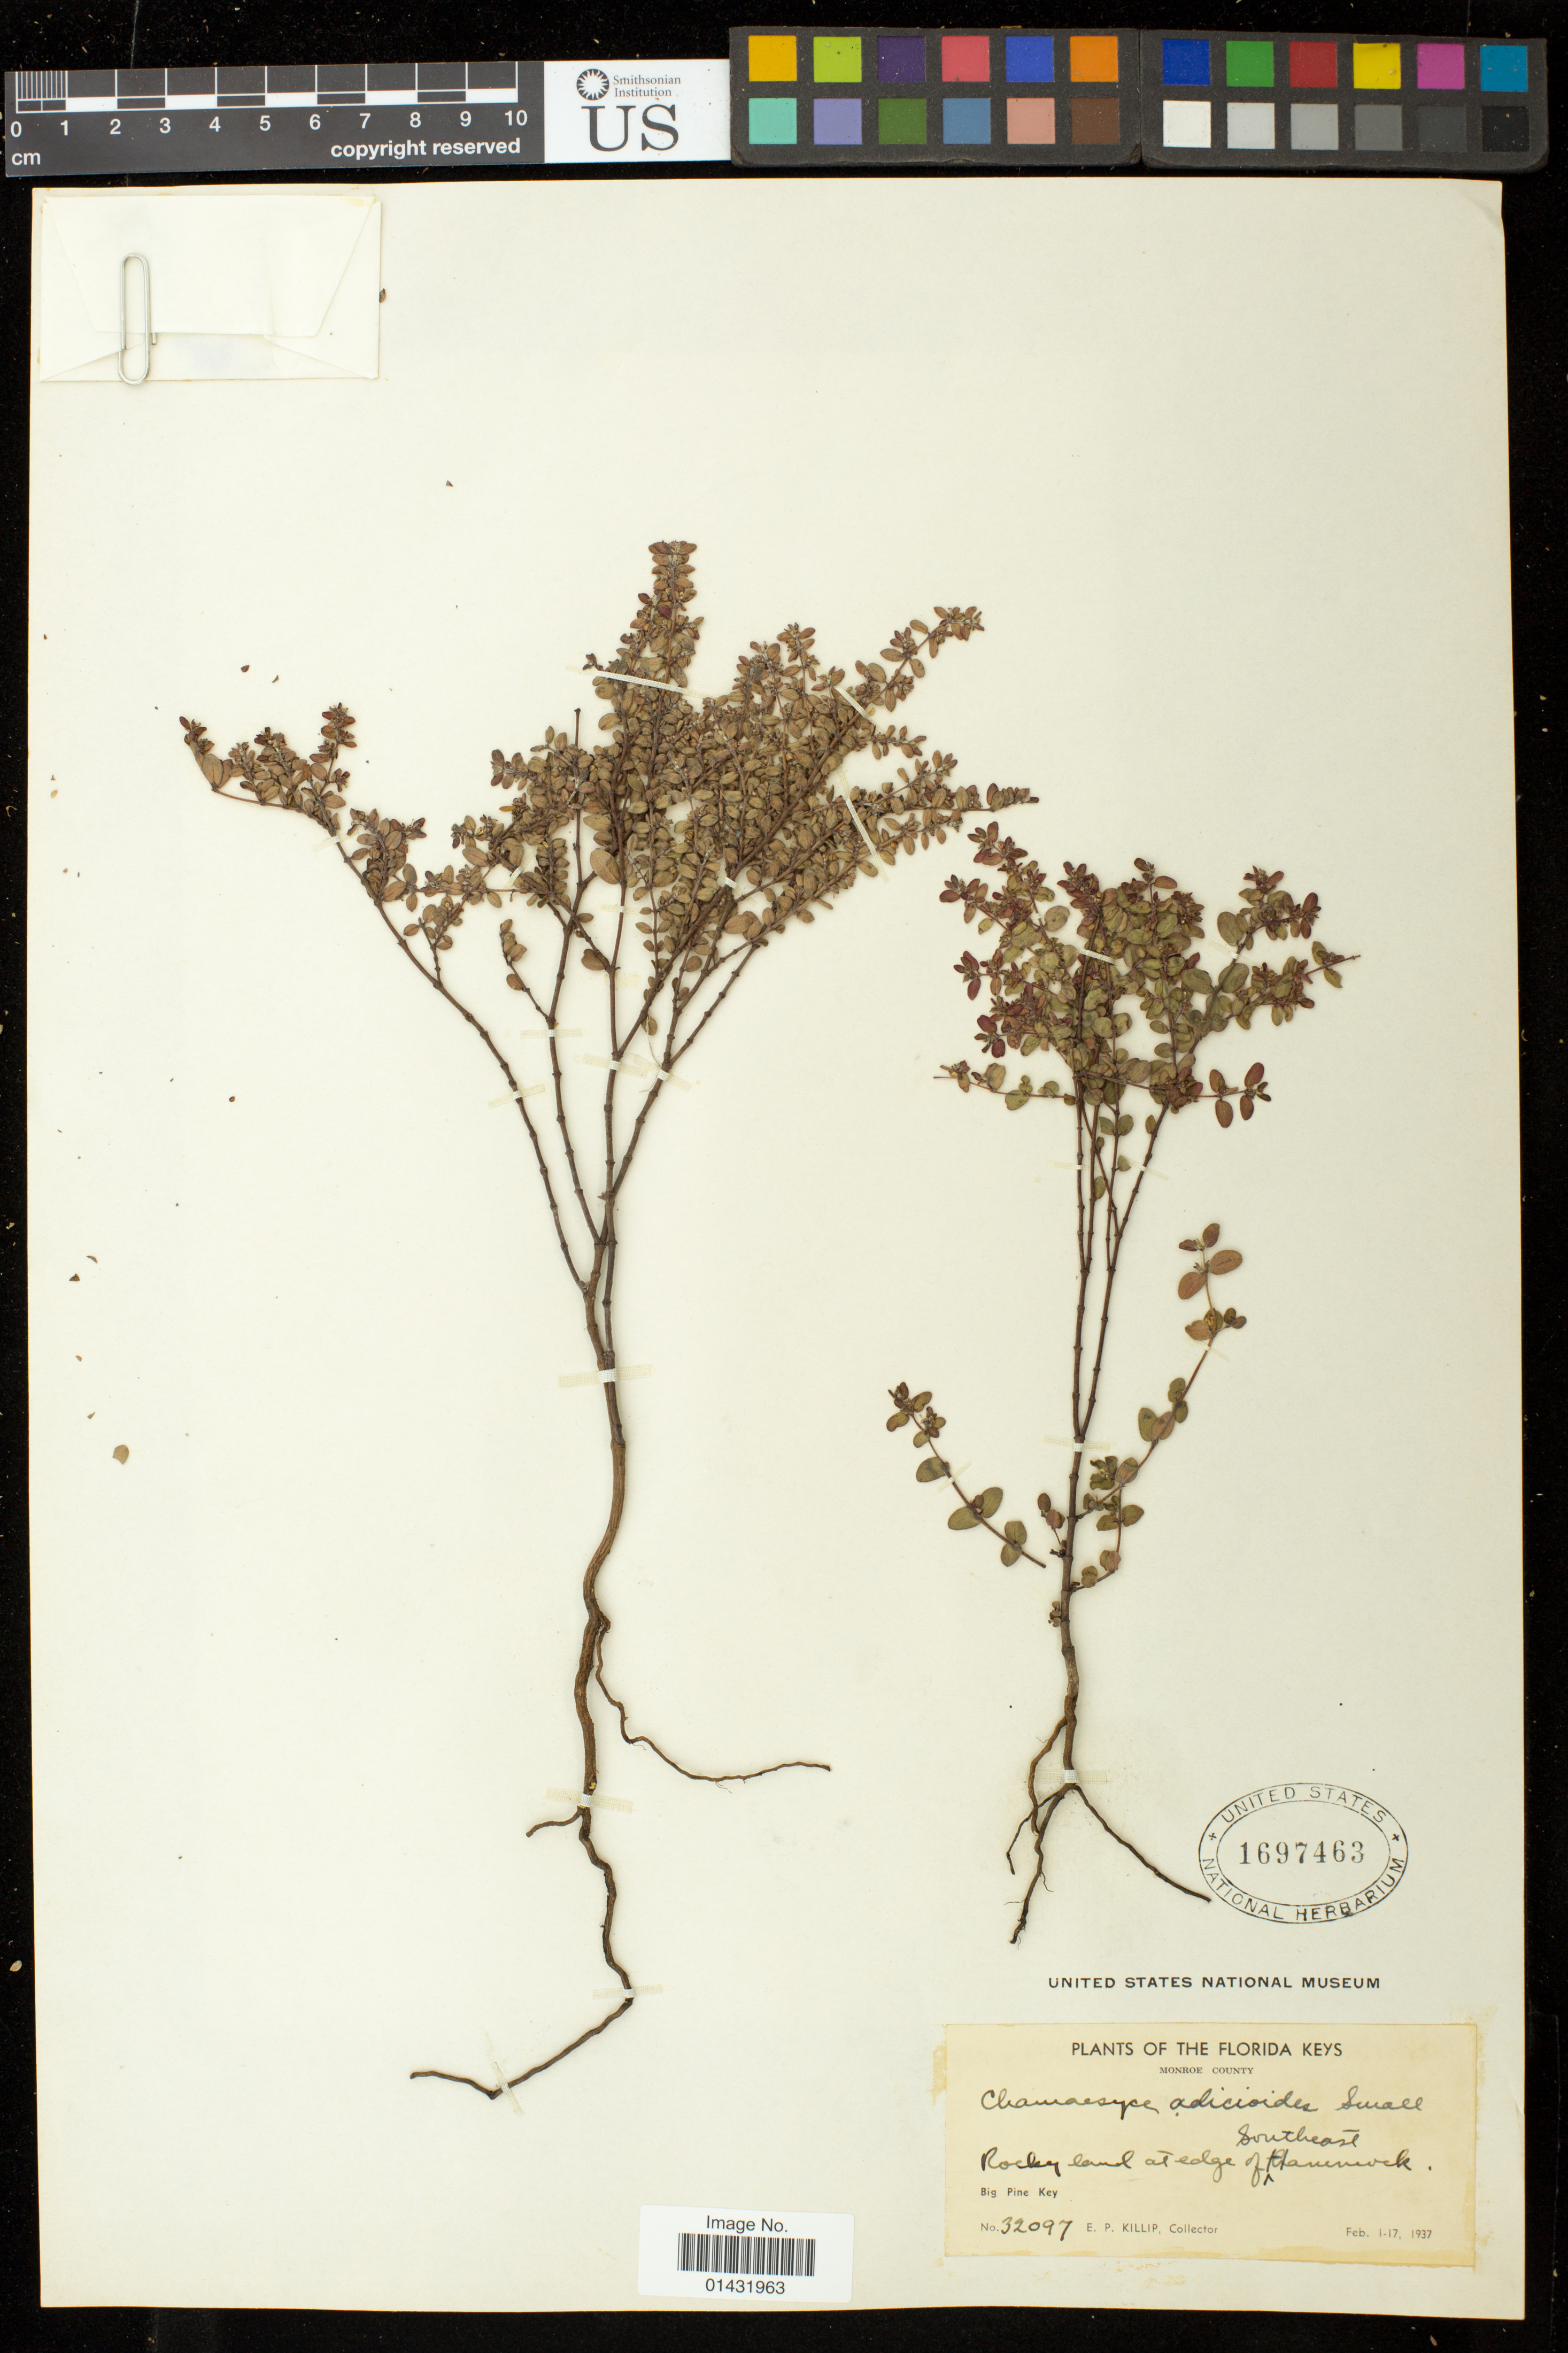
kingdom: Plantae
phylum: Tracheophyta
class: Magnoliopsida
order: Malpighiales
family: Euphorbiaceae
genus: Euphorbia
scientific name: Euphorbia garberi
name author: Engelm. ex Chapm.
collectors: E. P. Killip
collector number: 32097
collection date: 1937-02-01/1937-02-17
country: United States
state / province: Florida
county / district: Monroe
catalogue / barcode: US 1697463